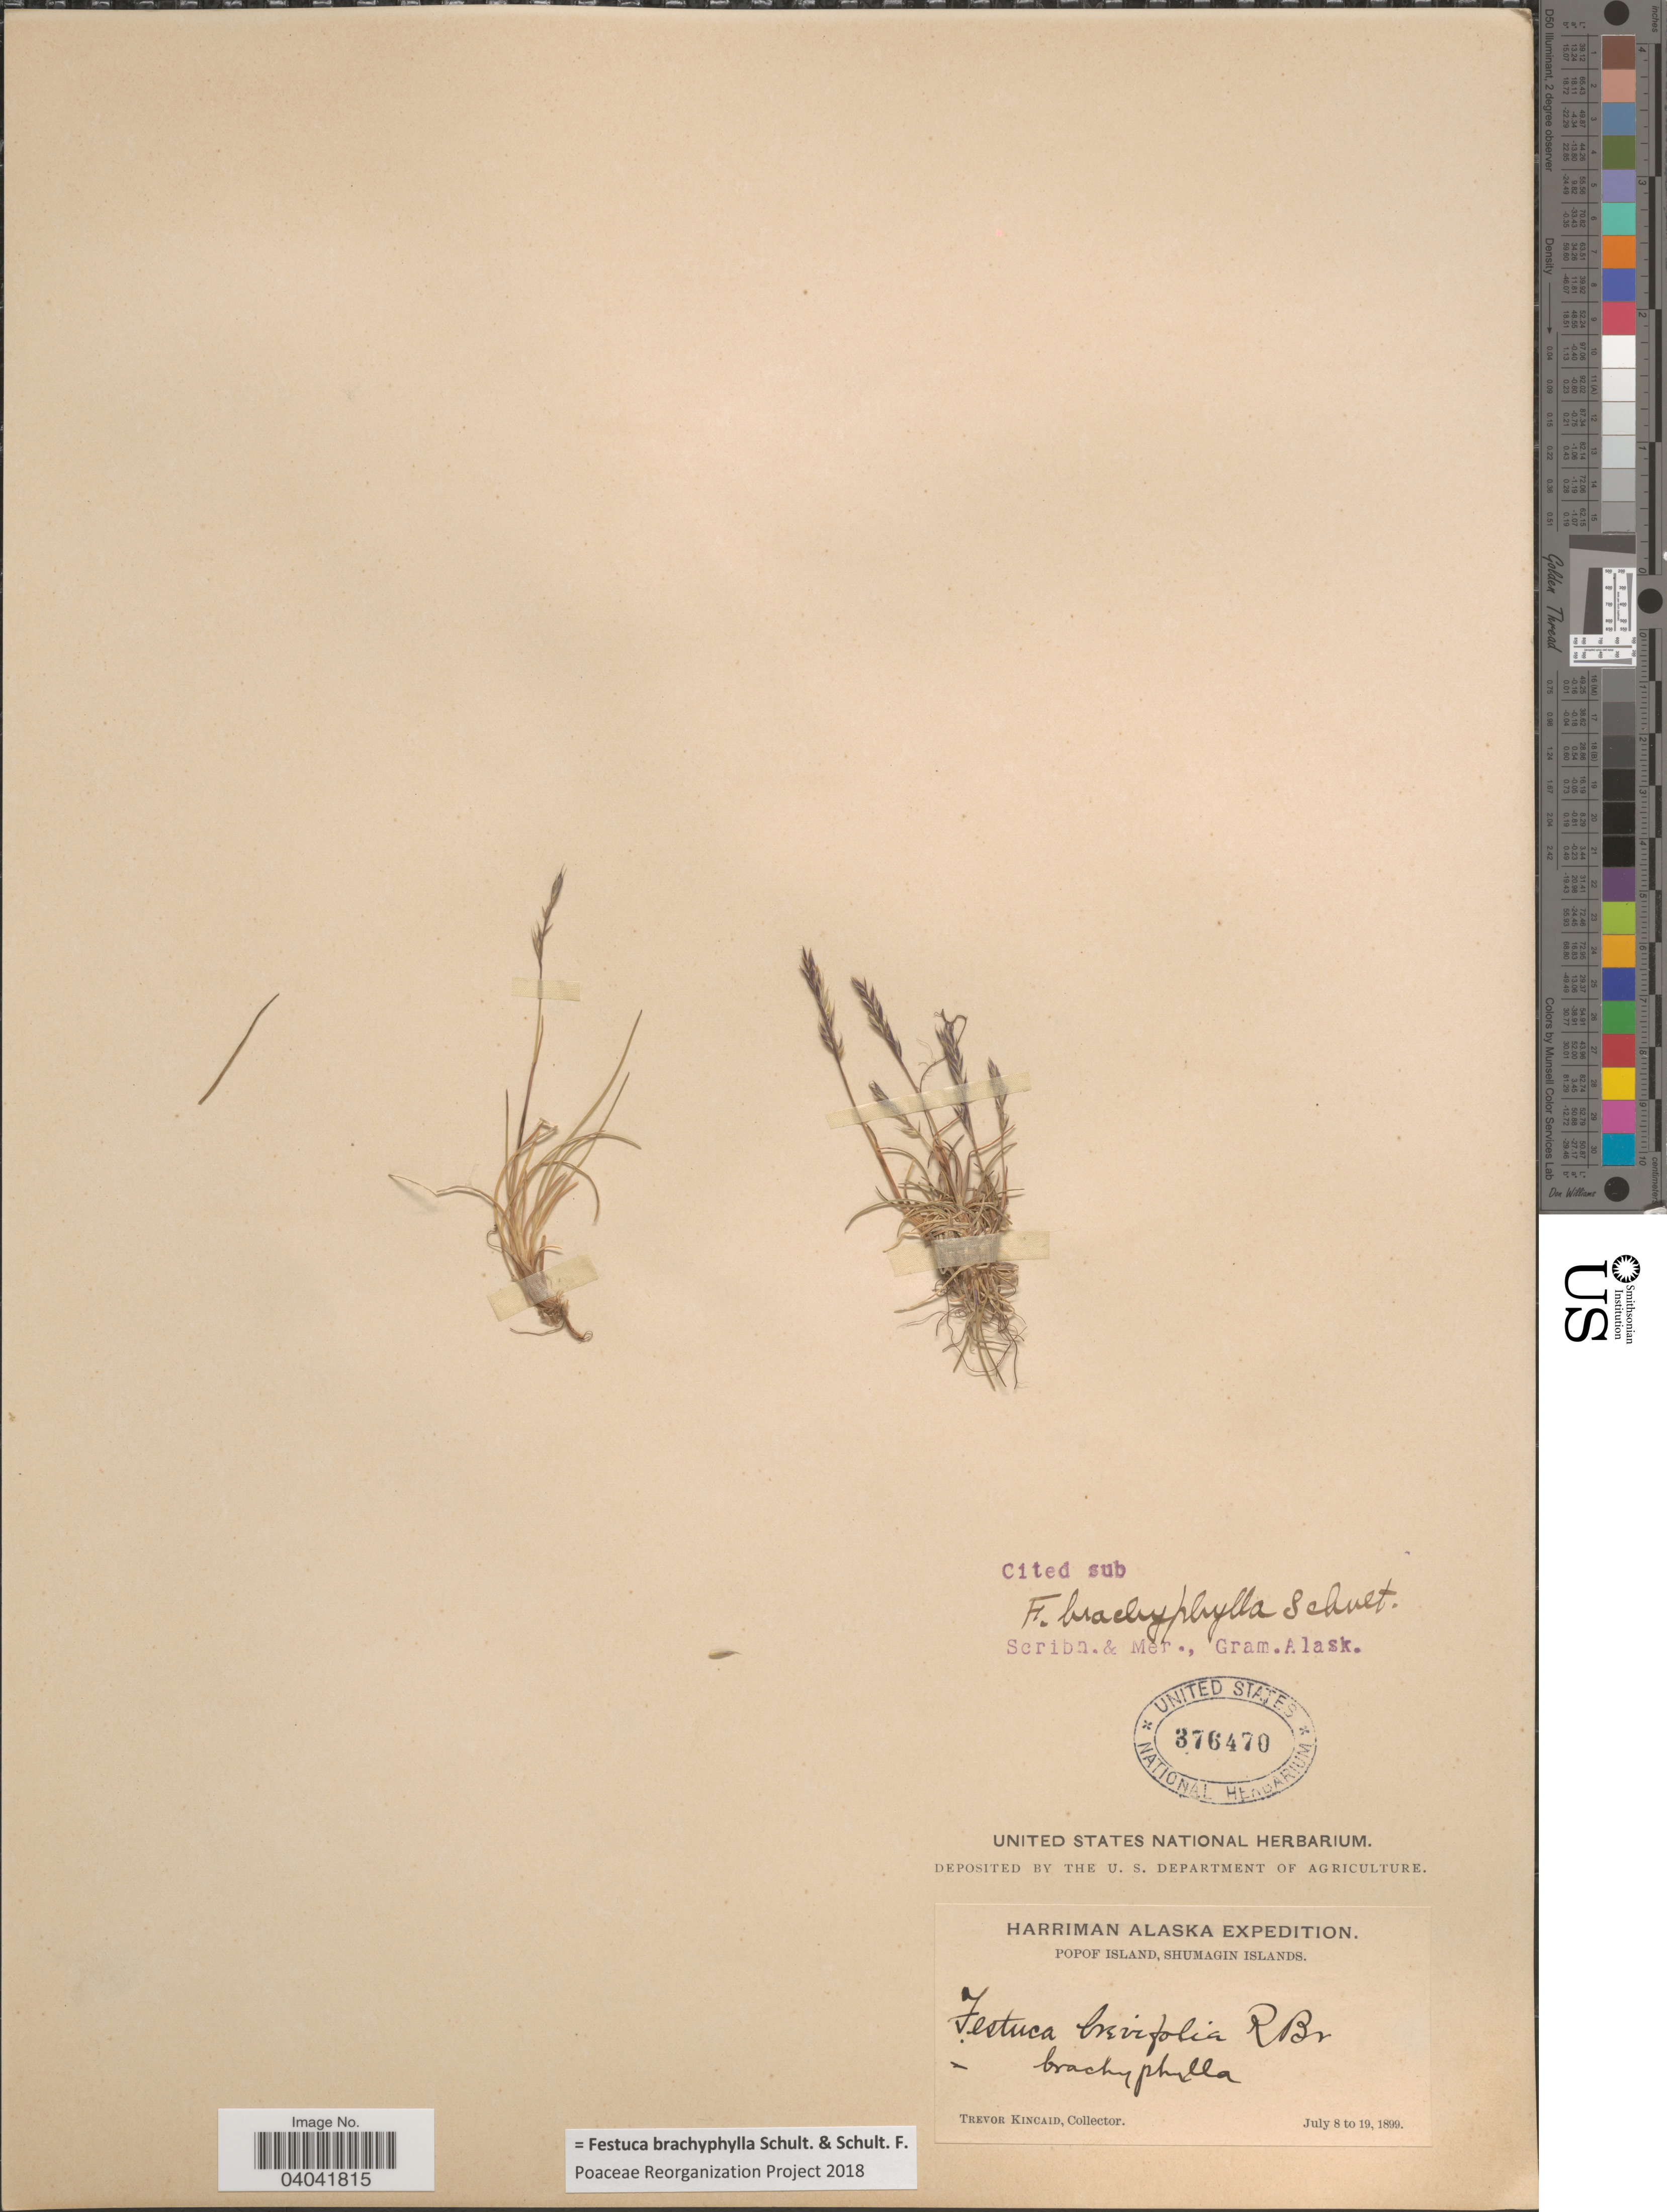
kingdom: Plantae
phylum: Tracheophyta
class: Liliopsida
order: Poales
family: Poaceae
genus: Festuca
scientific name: Festuca brachyphylla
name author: Schult. & Schult. f.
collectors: T. C. Kincaid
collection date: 1899-07-08/1899-07-19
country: United States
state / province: Alaska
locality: Popof Island, Shumagin Islands.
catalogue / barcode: US 376470